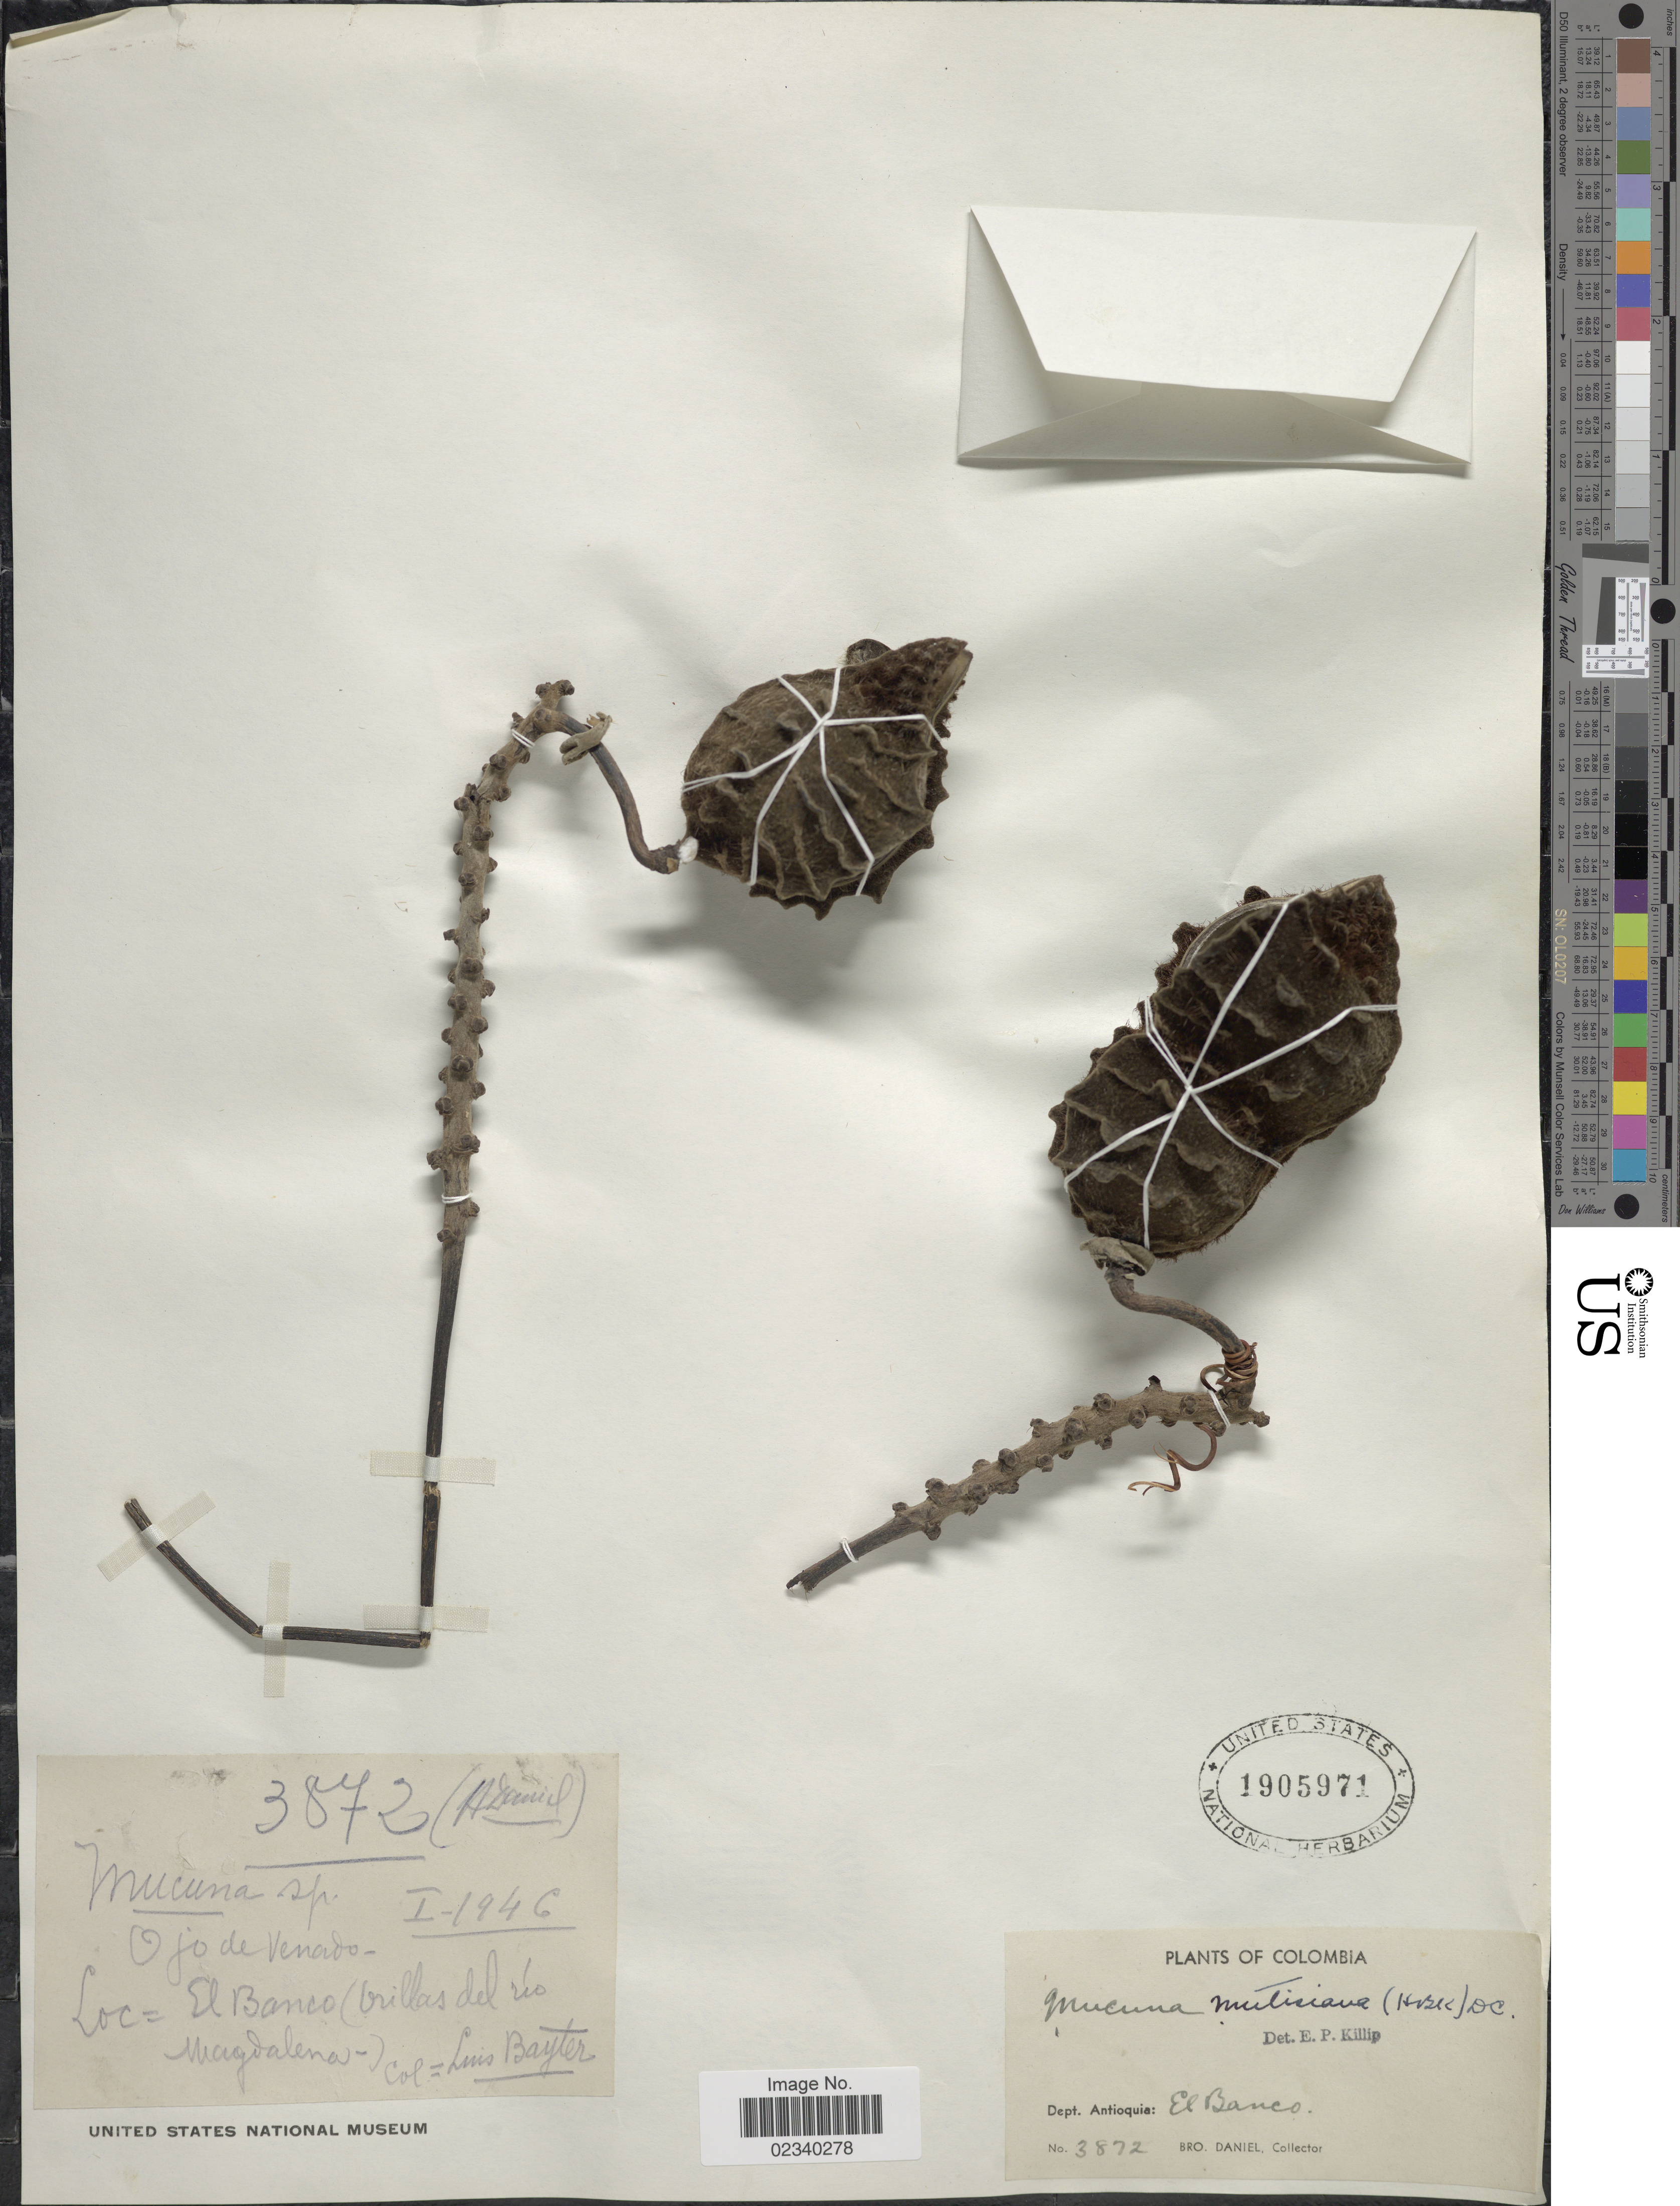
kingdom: Plantae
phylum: Tracheophyta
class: Magnoliopsida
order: Fabales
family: Fabaceae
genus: Mucuna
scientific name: Mucuna mutisiana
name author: (Kunth) DC.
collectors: Bro. Daniel & L. Bayter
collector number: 3872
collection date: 1946-01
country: Colombia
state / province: Antioquia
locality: El Banco (villas del rio Magdalena)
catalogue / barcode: US 1905971